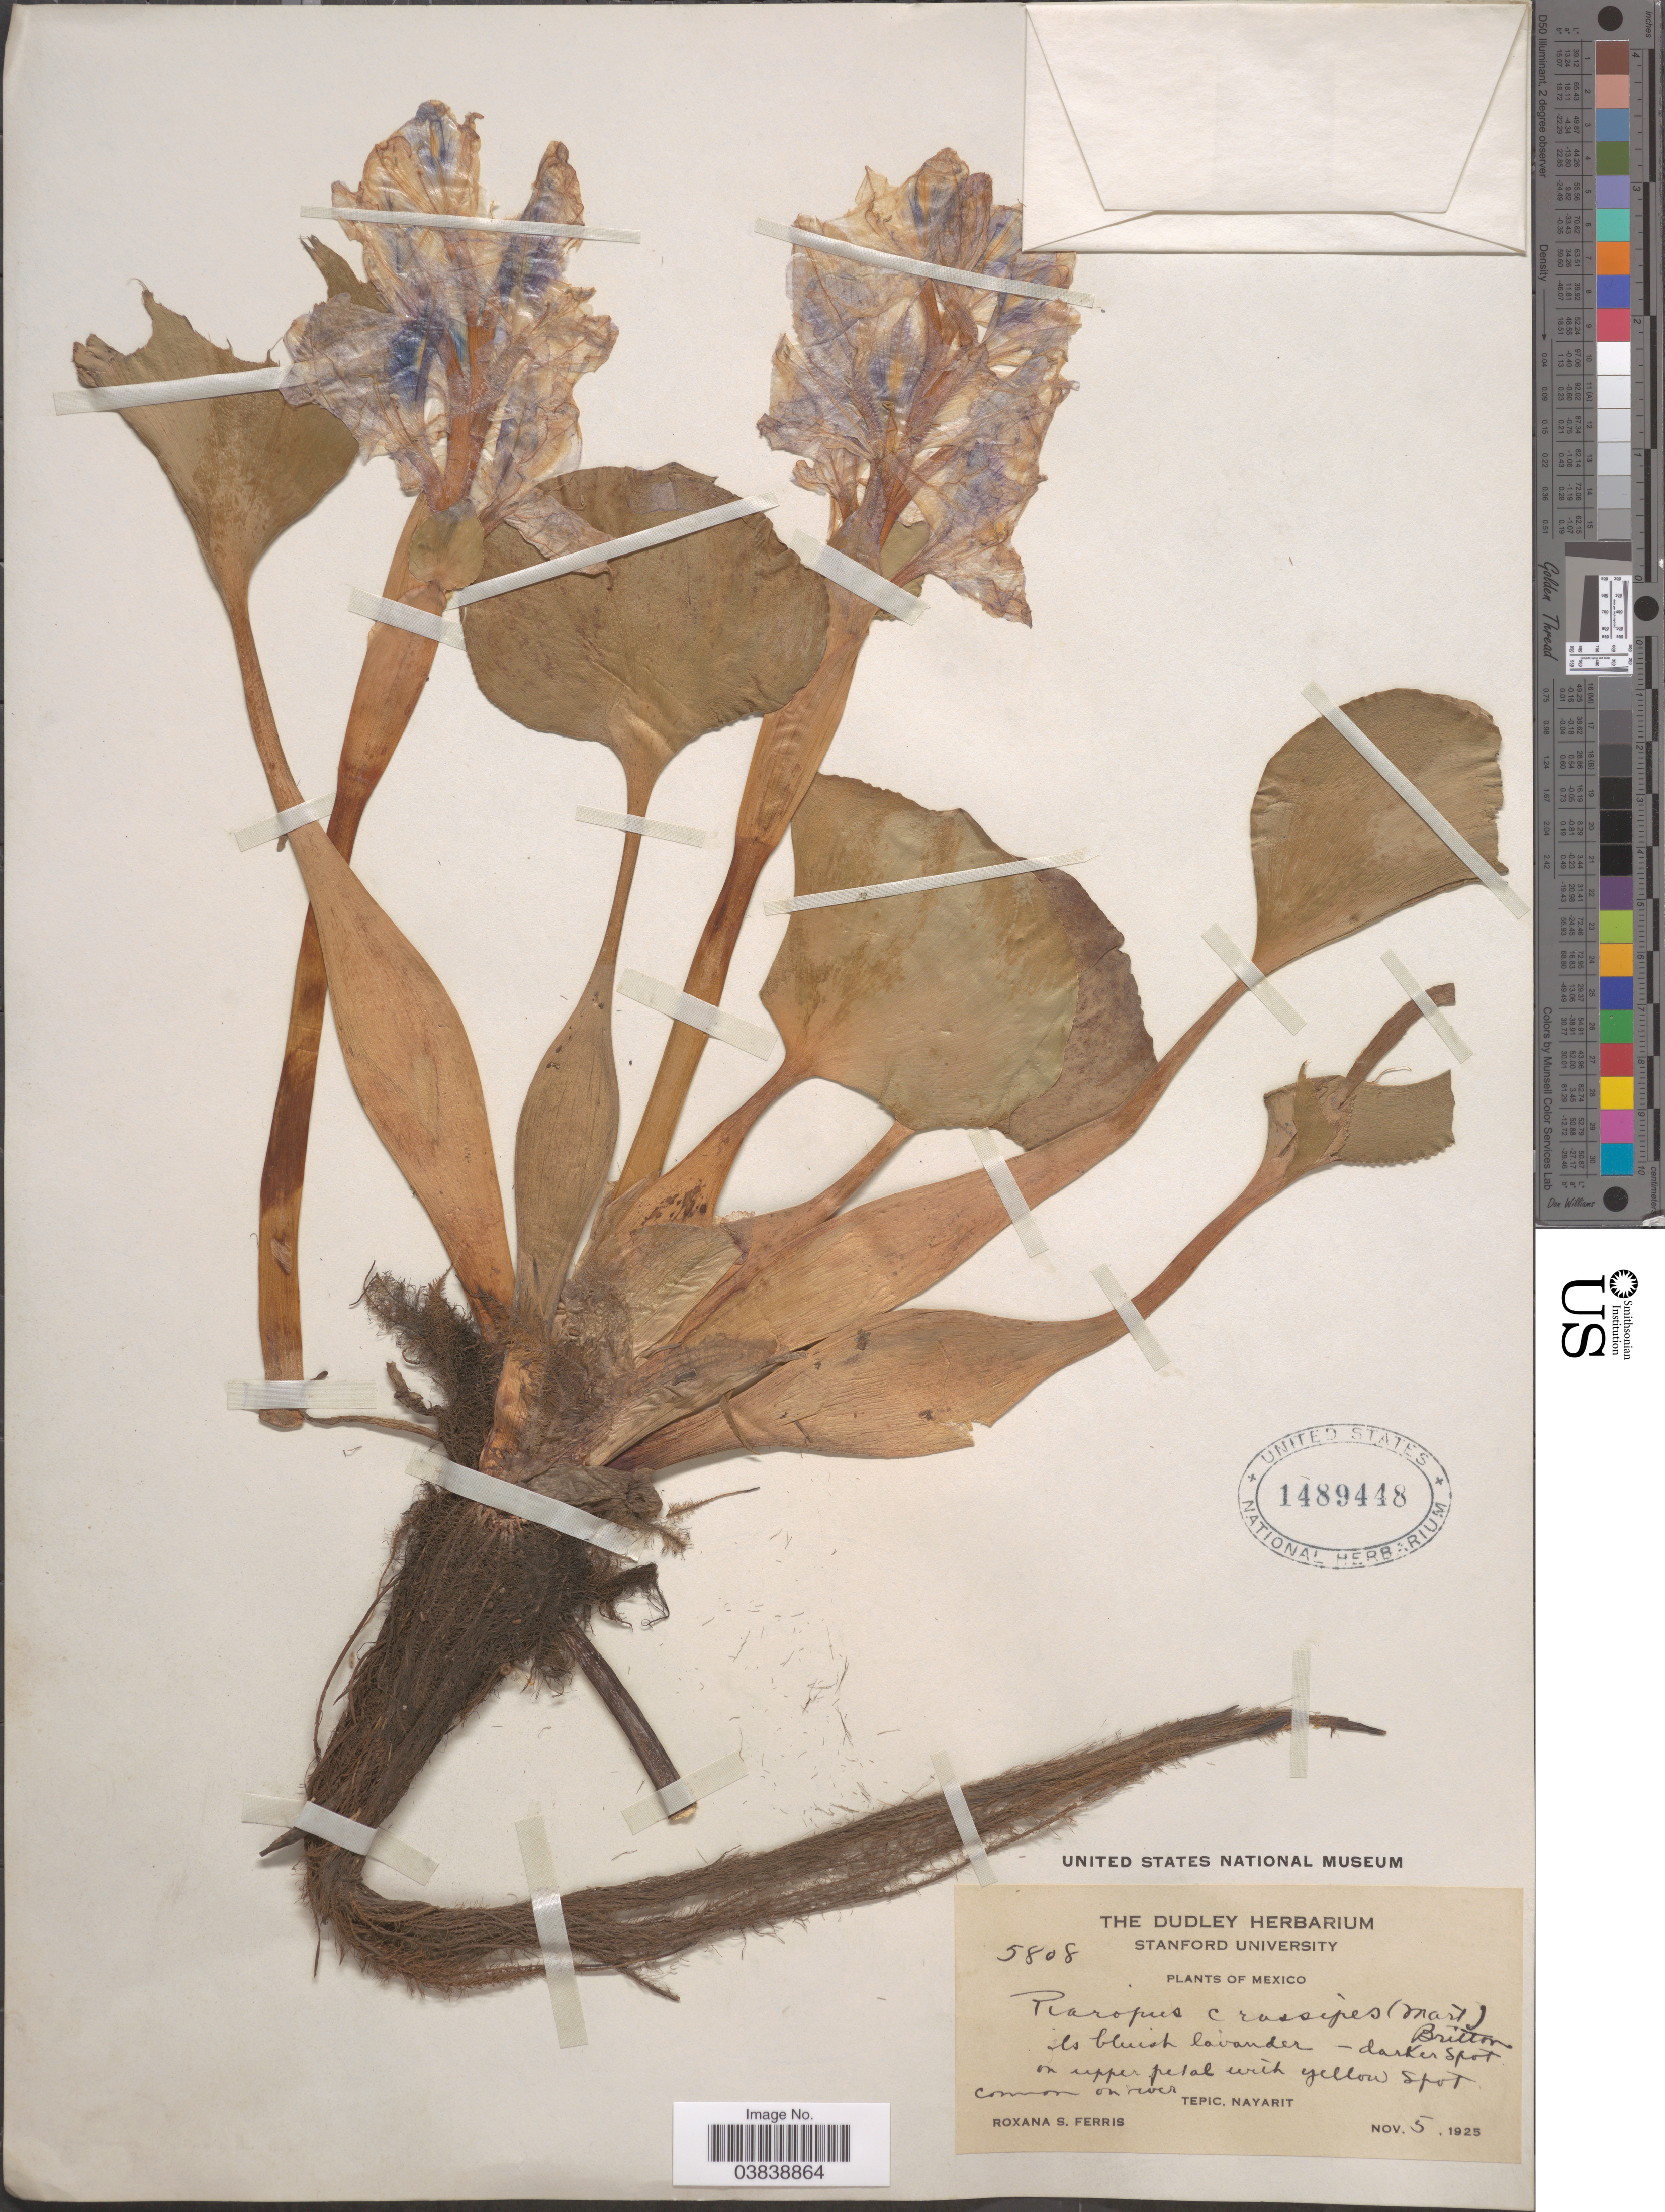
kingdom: Plantae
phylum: Tracheophyta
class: Liliopsida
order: Commelinales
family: Pontederiaceae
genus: Eichhornia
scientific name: Eichhornia crassipes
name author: (Mart.) Solms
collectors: R. S. Ferris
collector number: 5808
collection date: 1925-11-05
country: Mexico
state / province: Nayarit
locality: Tepic, Nayarit.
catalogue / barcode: US 1489448